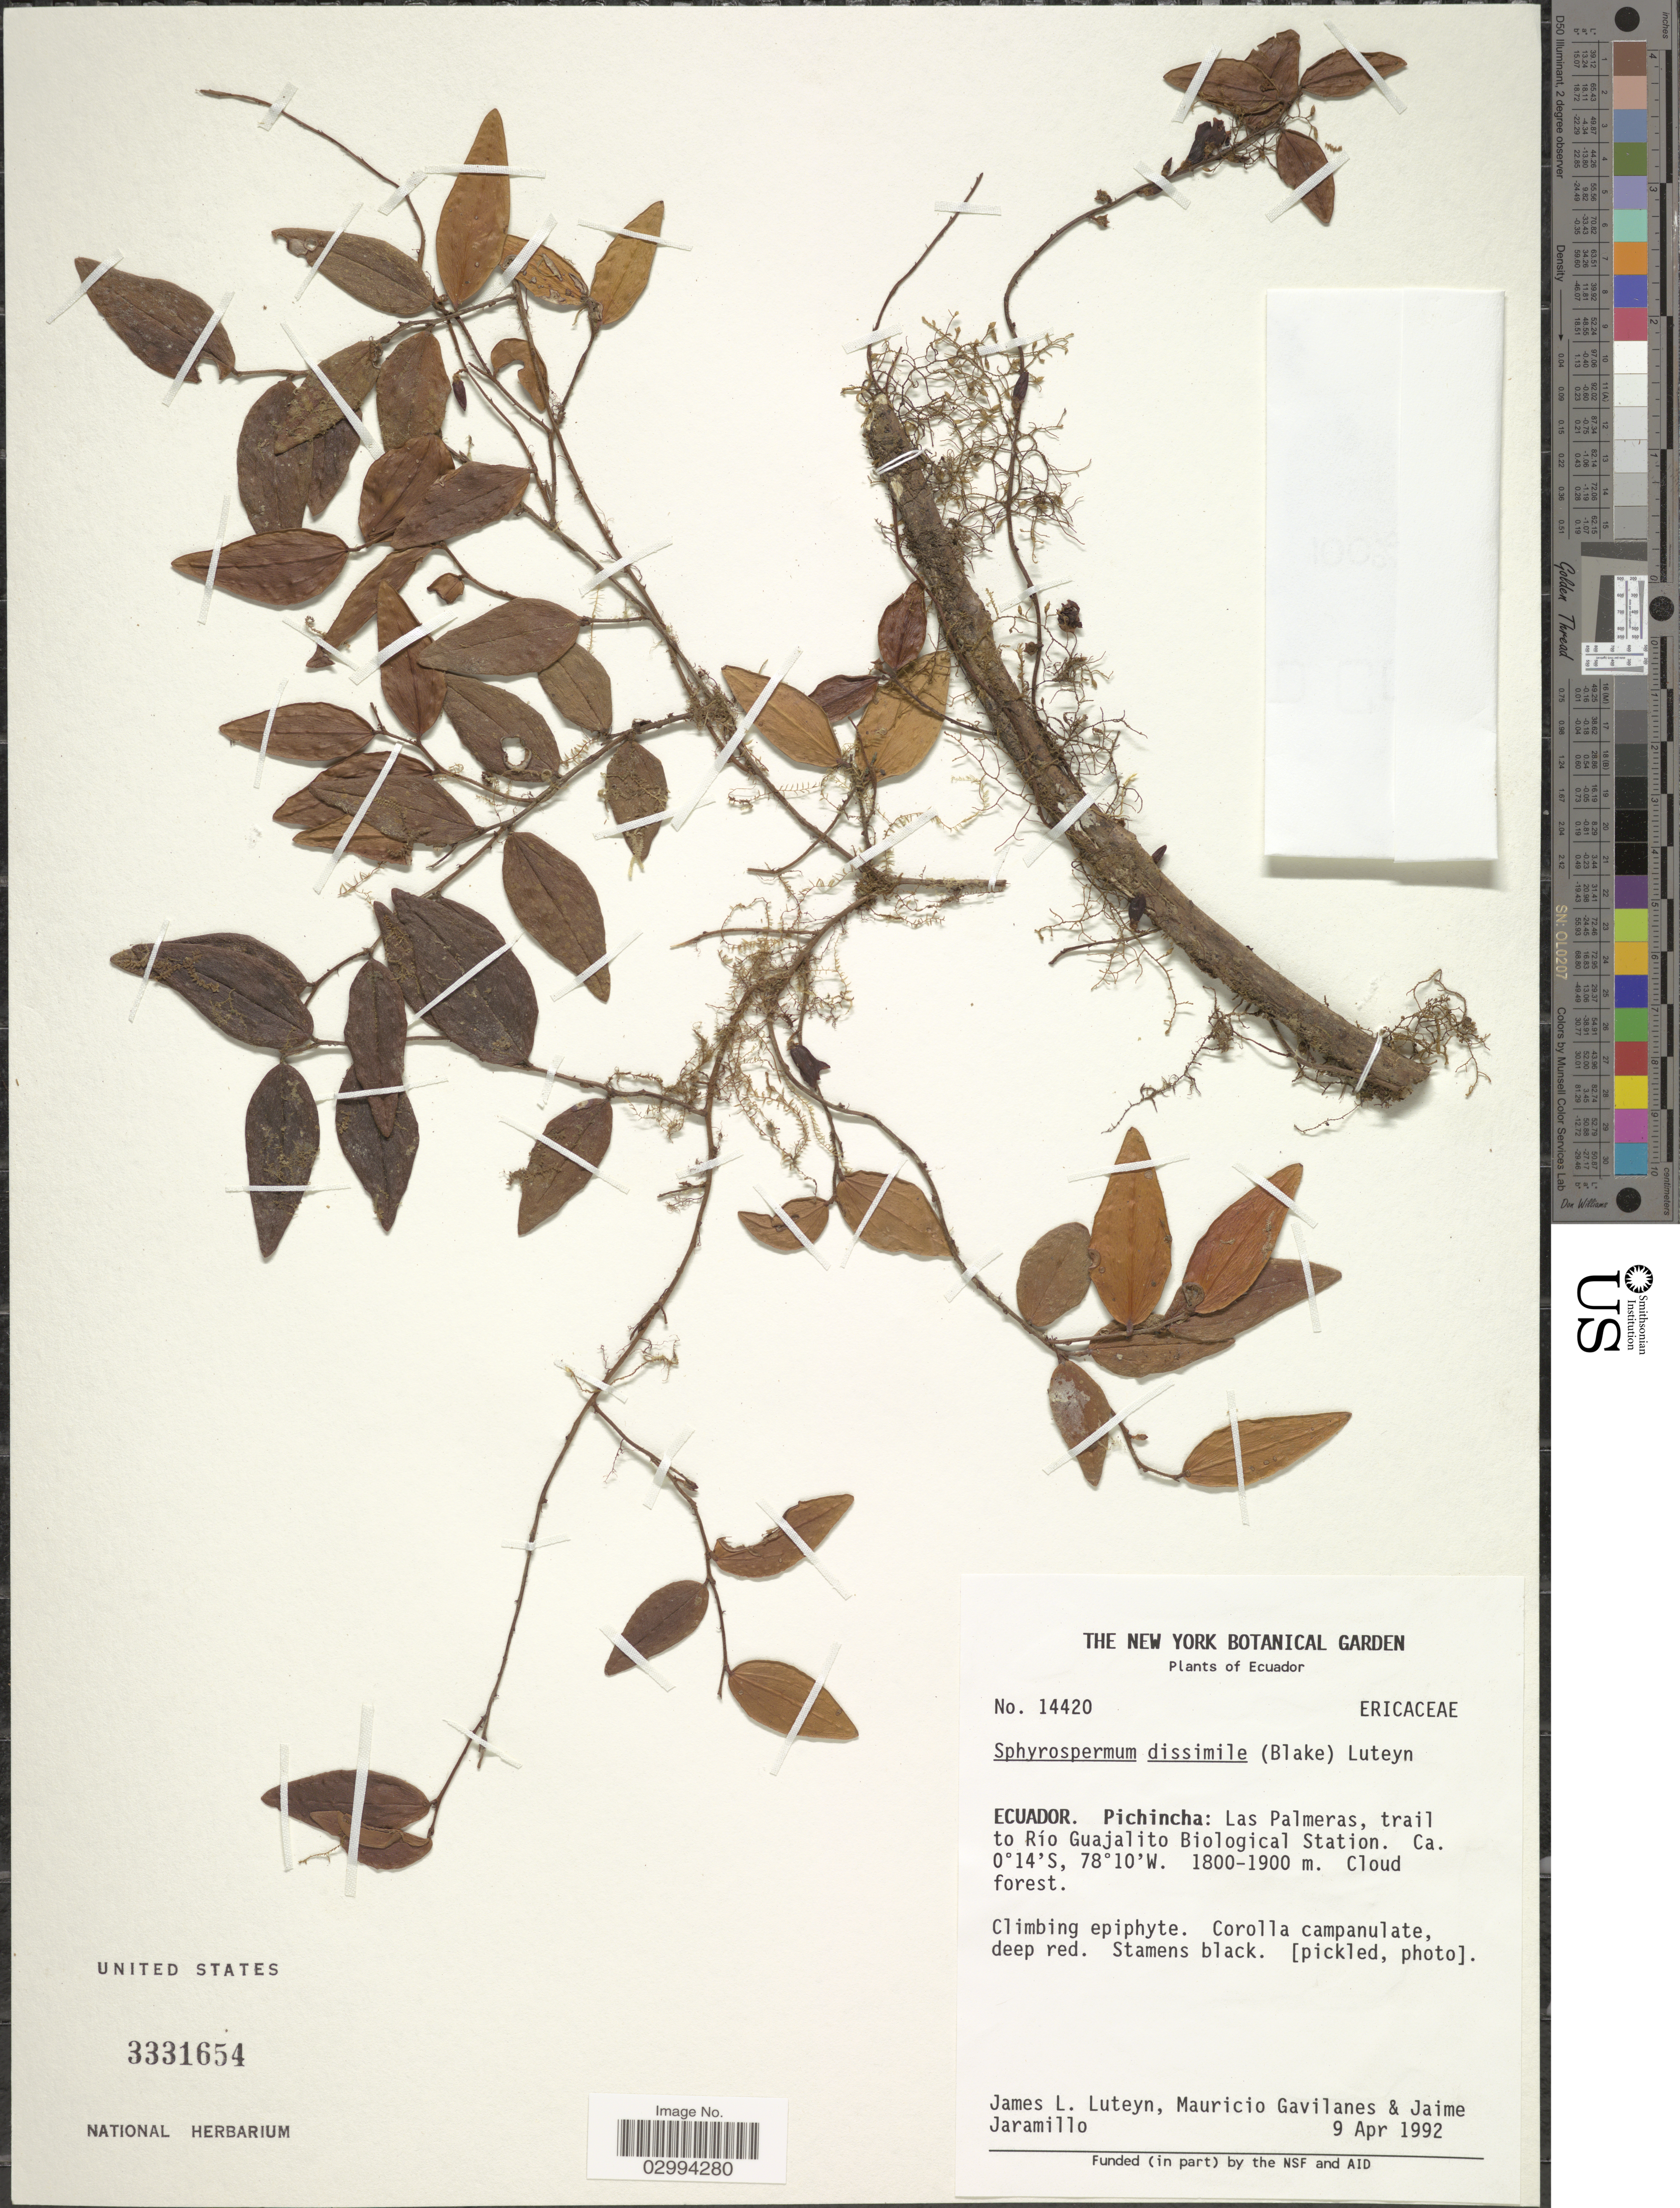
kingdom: Plantae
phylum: Tracheophyta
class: Magnoliopsida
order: Ericales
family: Ericaceae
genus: Sphyrospermum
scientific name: Sphyrospermum dissimile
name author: (S.F. Blake) Luteyn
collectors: J. Luteyn, M. Gavilanes & J. Jaramillo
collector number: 14420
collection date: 1992-04-09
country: Ecuador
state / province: Pichincha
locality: Las Palmeras, trail to Río Guajalito Biological Station.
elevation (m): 1800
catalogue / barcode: US 3331654